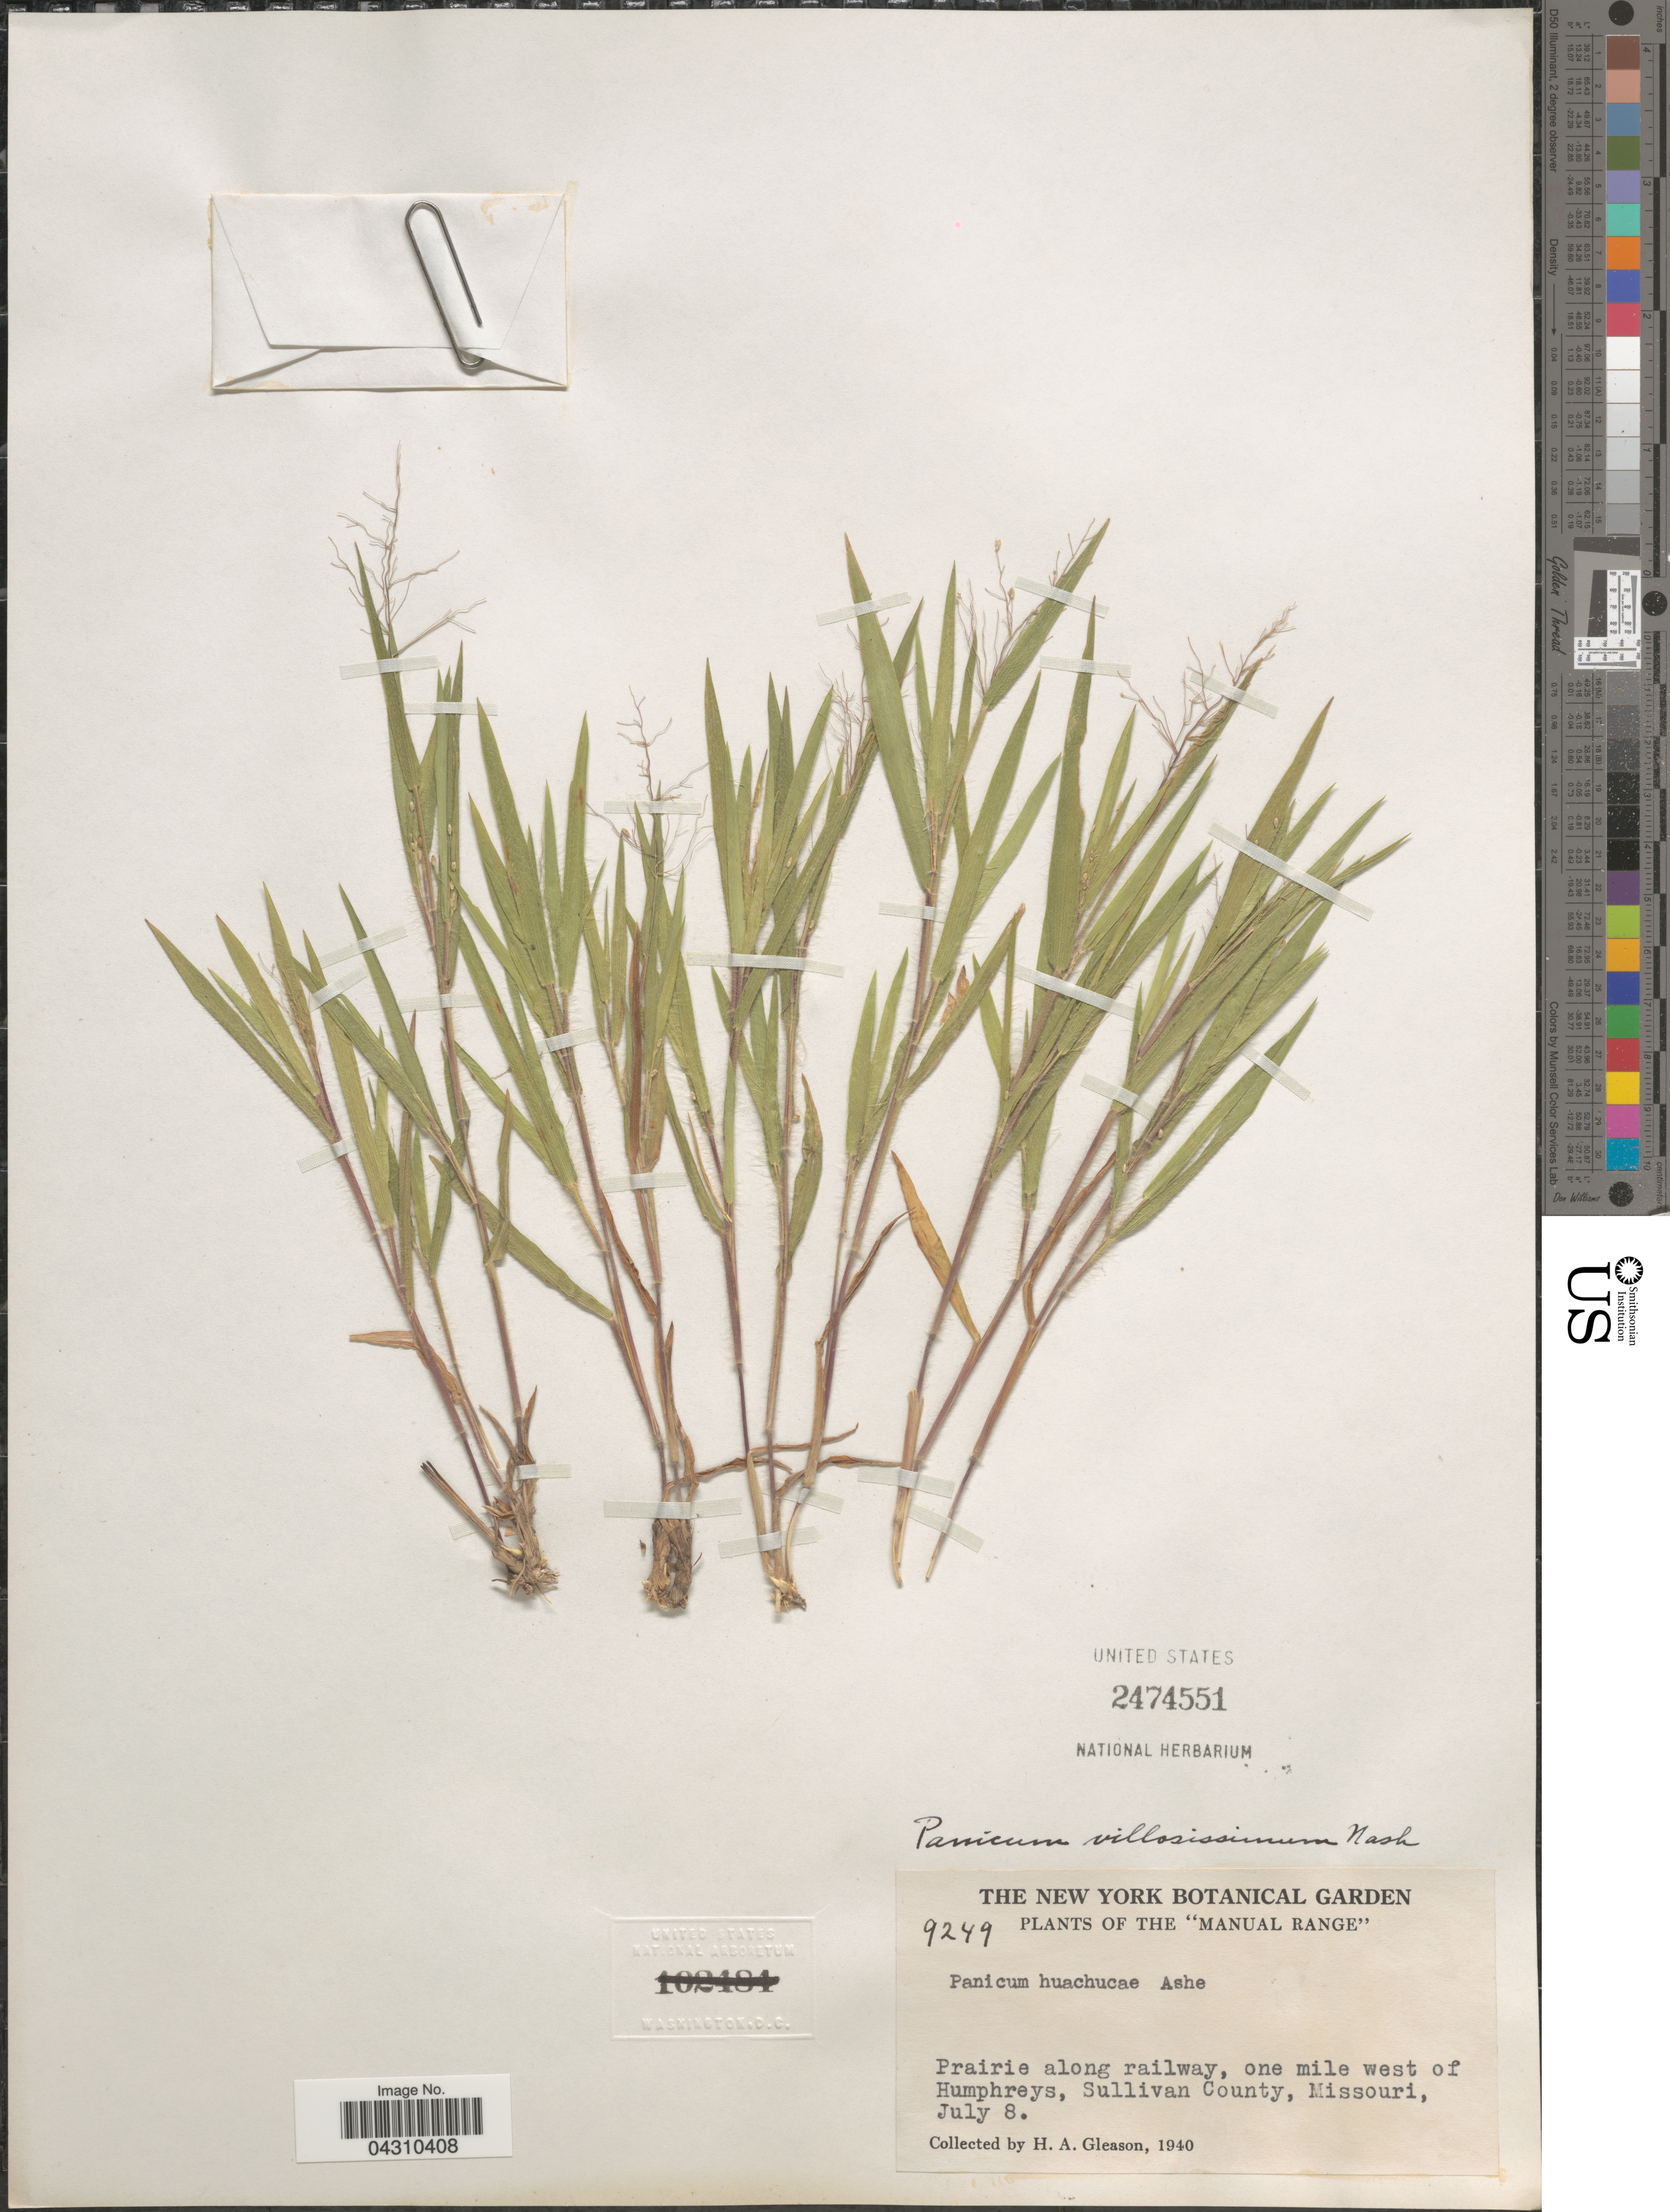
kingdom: Plantae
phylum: Tracheophyta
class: Liliopsida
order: Poales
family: Poaceae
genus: Dichanthelium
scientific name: Dichanthelium acuminatum var. acuminatum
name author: (Sw.) Gould & C.A. Clark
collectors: H. A. Gleason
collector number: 9249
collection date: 1940-07-08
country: United States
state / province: Missouri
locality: The "Manual Range". Prairie along railway, one mile west of Humphreys, Sullivan County.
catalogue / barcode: US 2474551